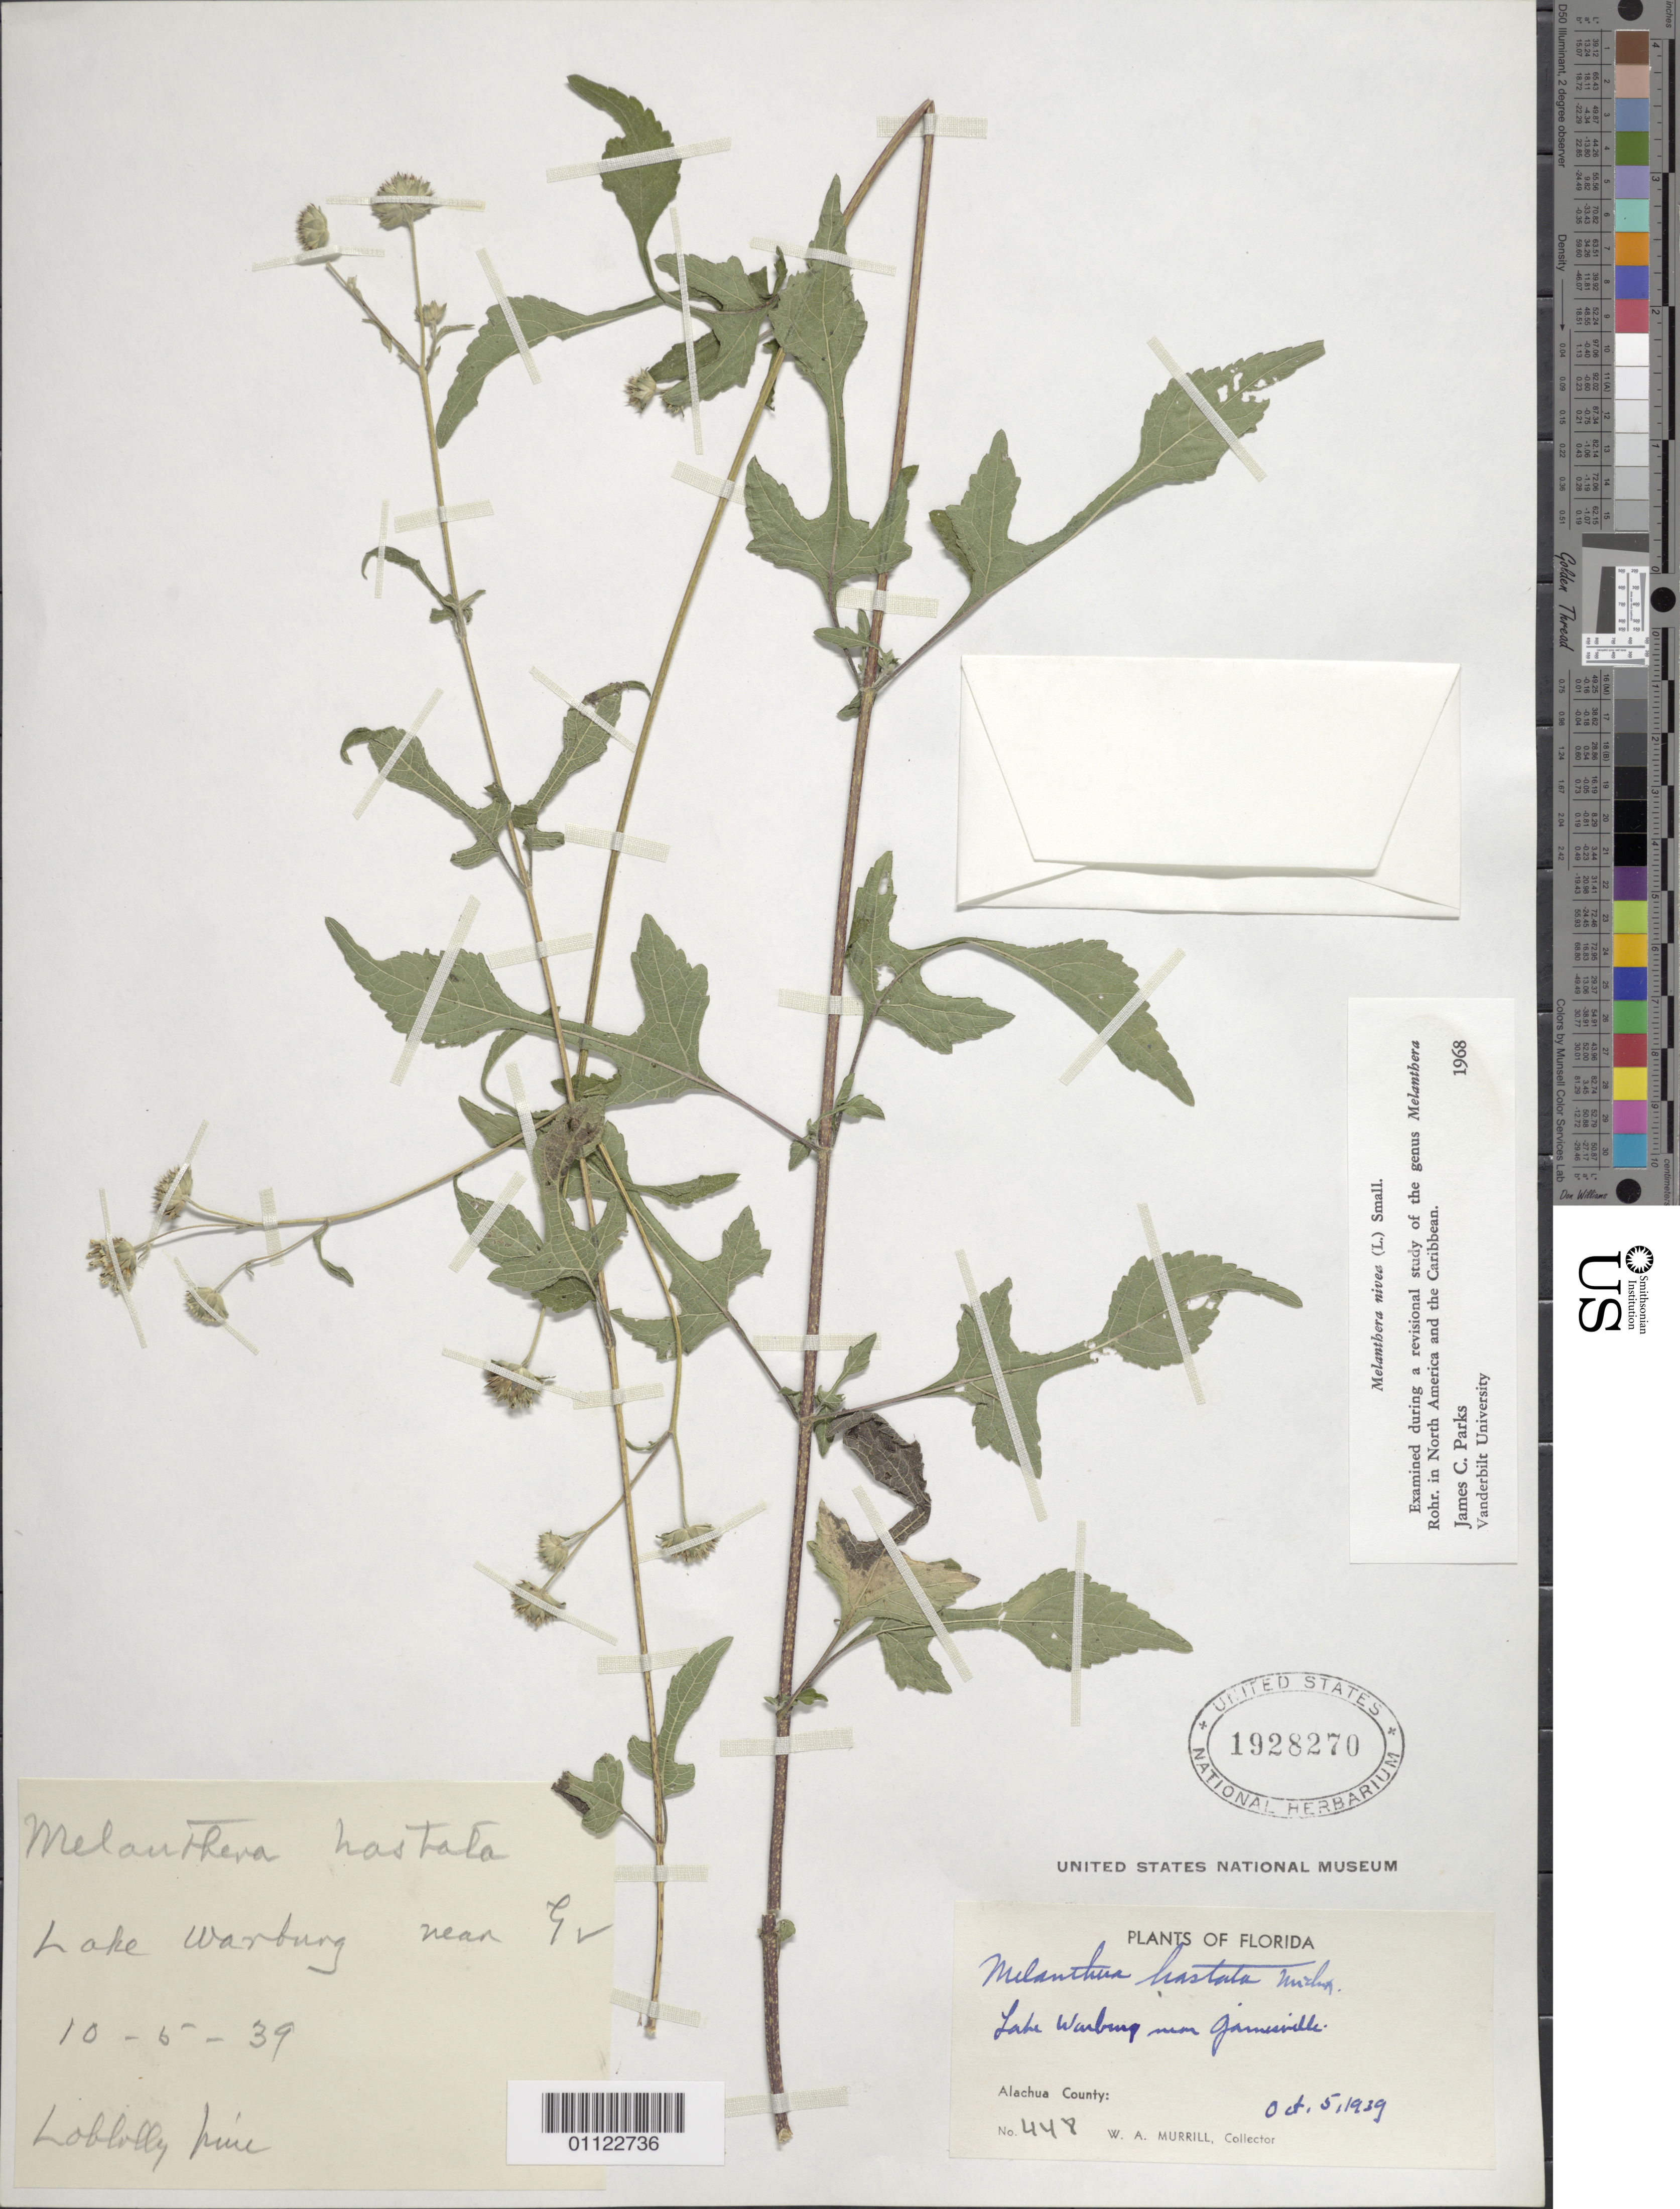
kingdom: Plantae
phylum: Tracheophyta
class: Magnoliopsida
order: Asterales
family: Asteraceae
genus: Melanthera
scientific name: Melanthera nivea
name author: (L.) Small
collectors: W. A. Murrill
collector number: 448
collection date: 1939-10-05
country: United States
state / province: Florida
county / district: Gainesville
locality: Lake Wauburg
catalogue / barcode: US 1928270